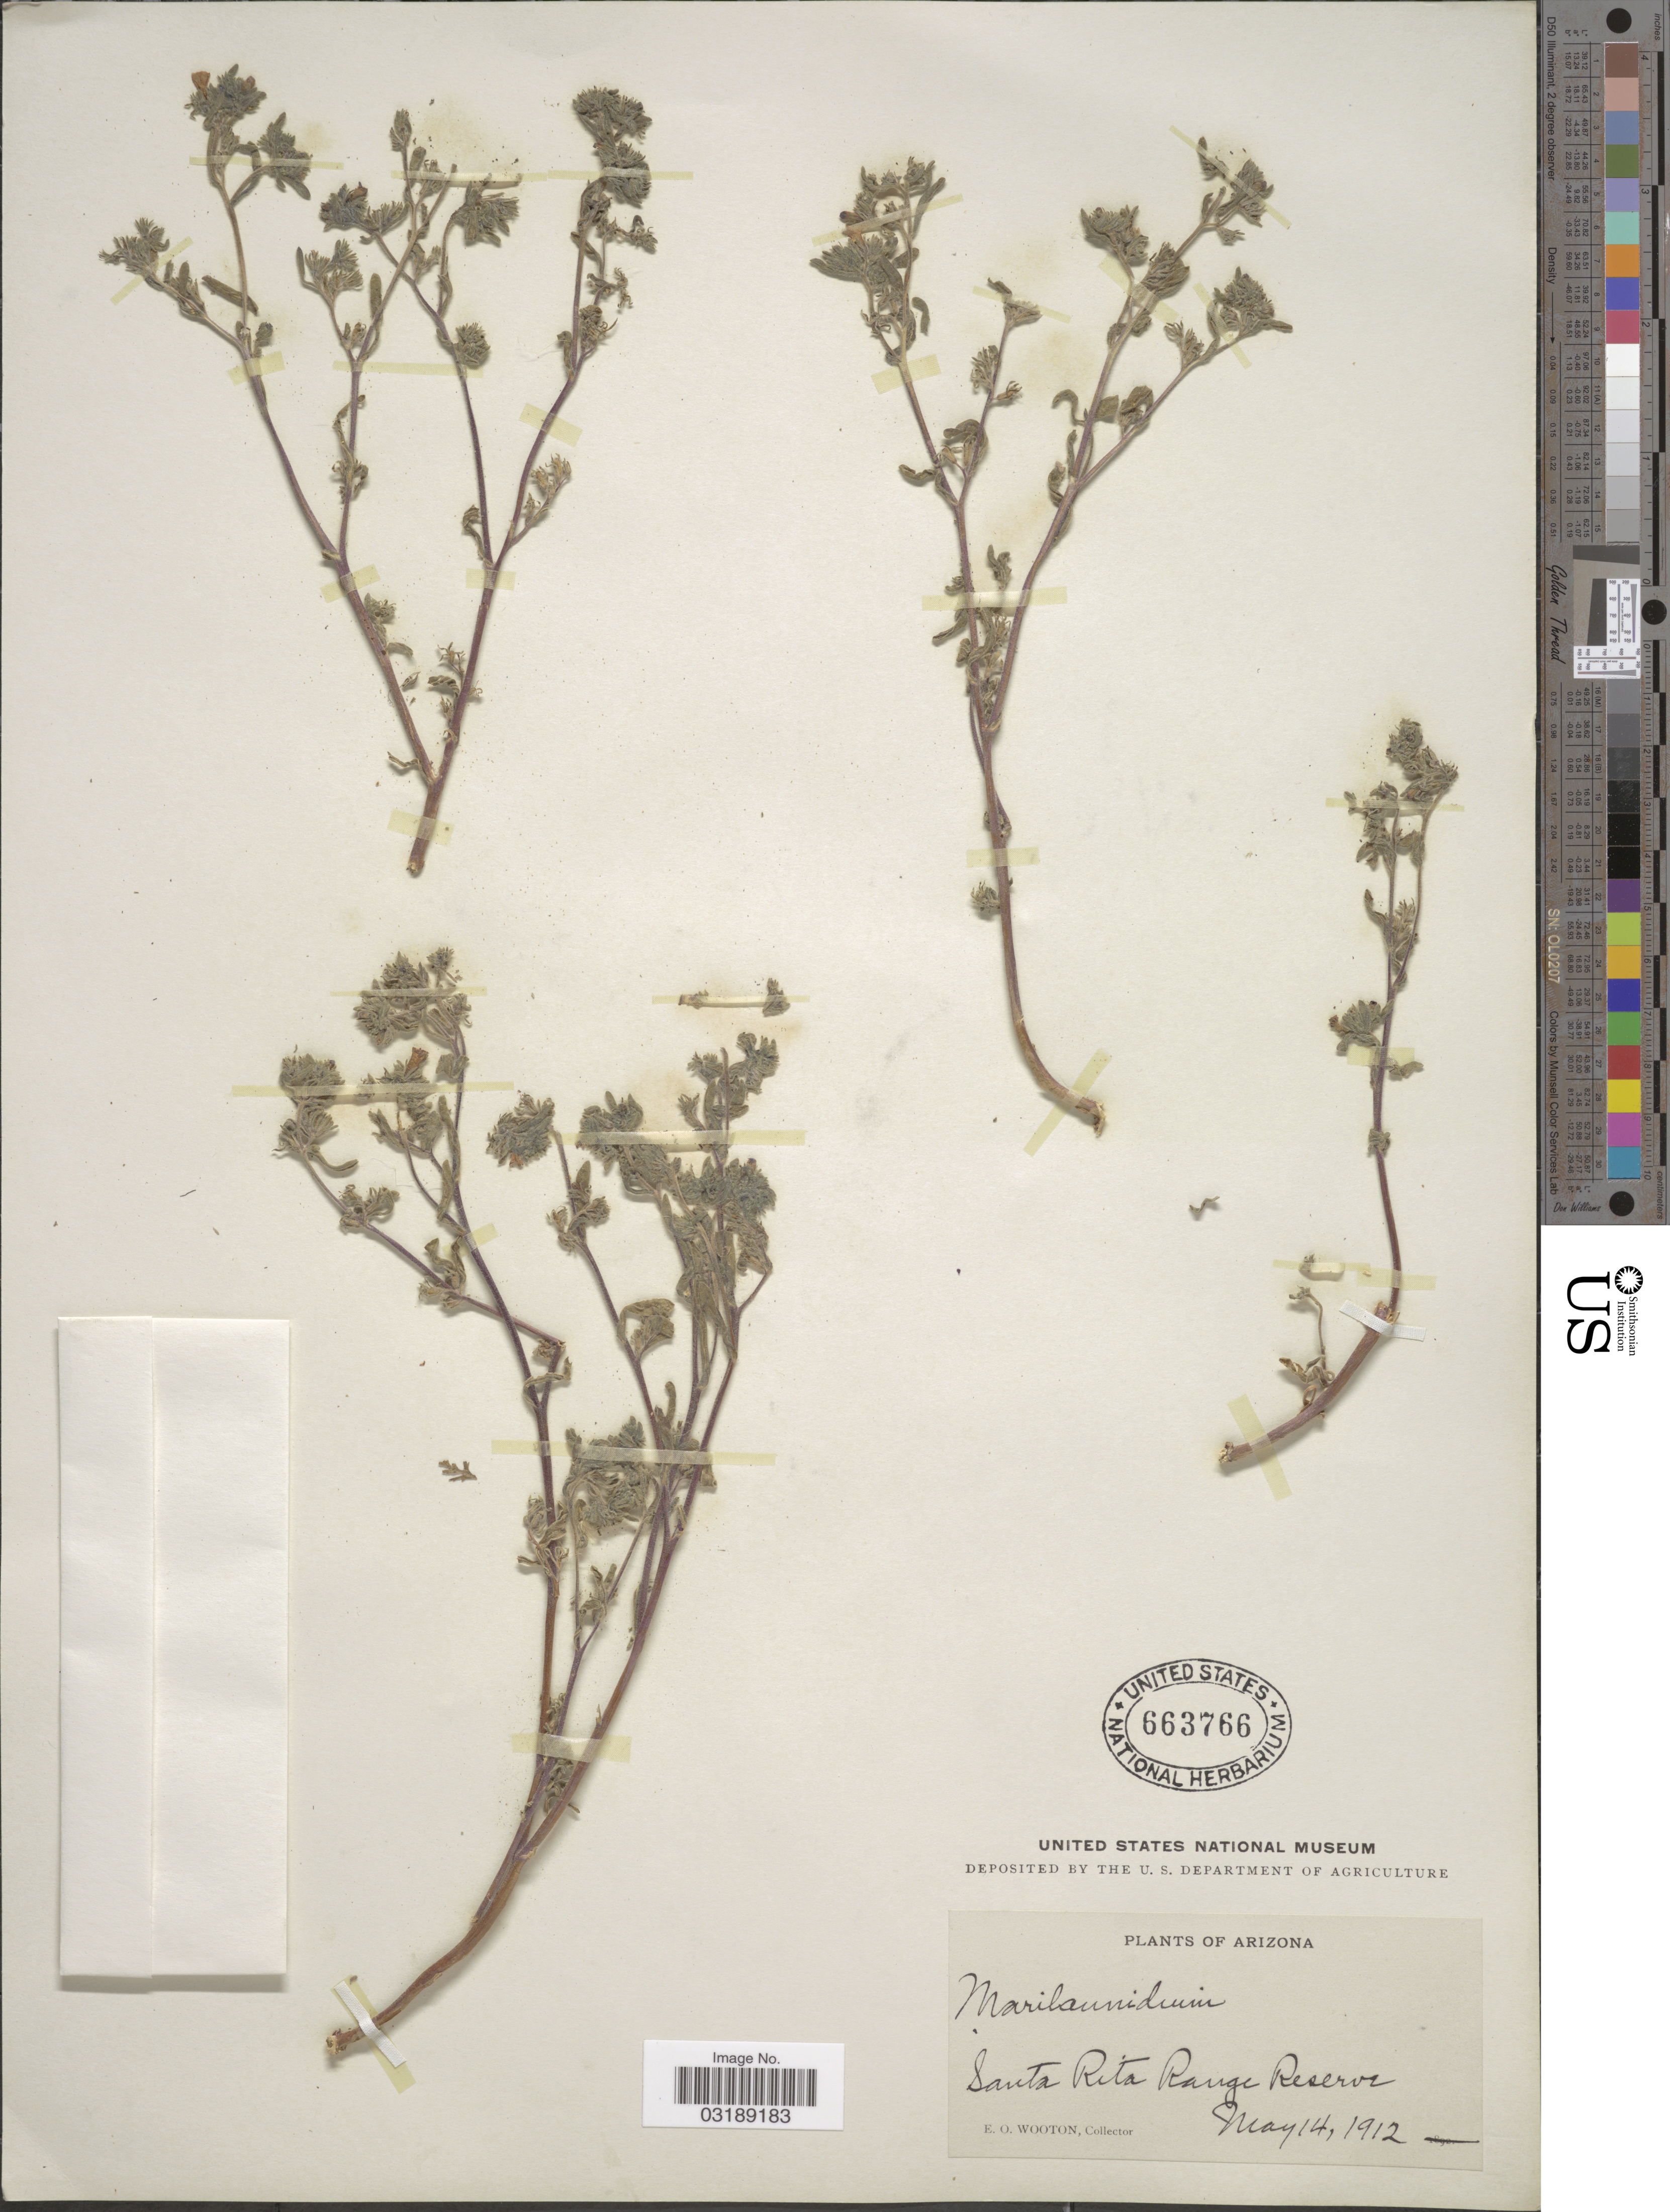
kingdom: Plantae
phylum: Tracheophyta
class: Magnoliopsida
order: Boraginales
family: Namaceae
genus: Nama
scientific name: Nama sp.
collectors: E. O. Wooton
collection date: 1912-05-14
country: United States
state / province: Arizona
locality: Santa Rita Range Reserve.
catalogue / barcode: US 663766